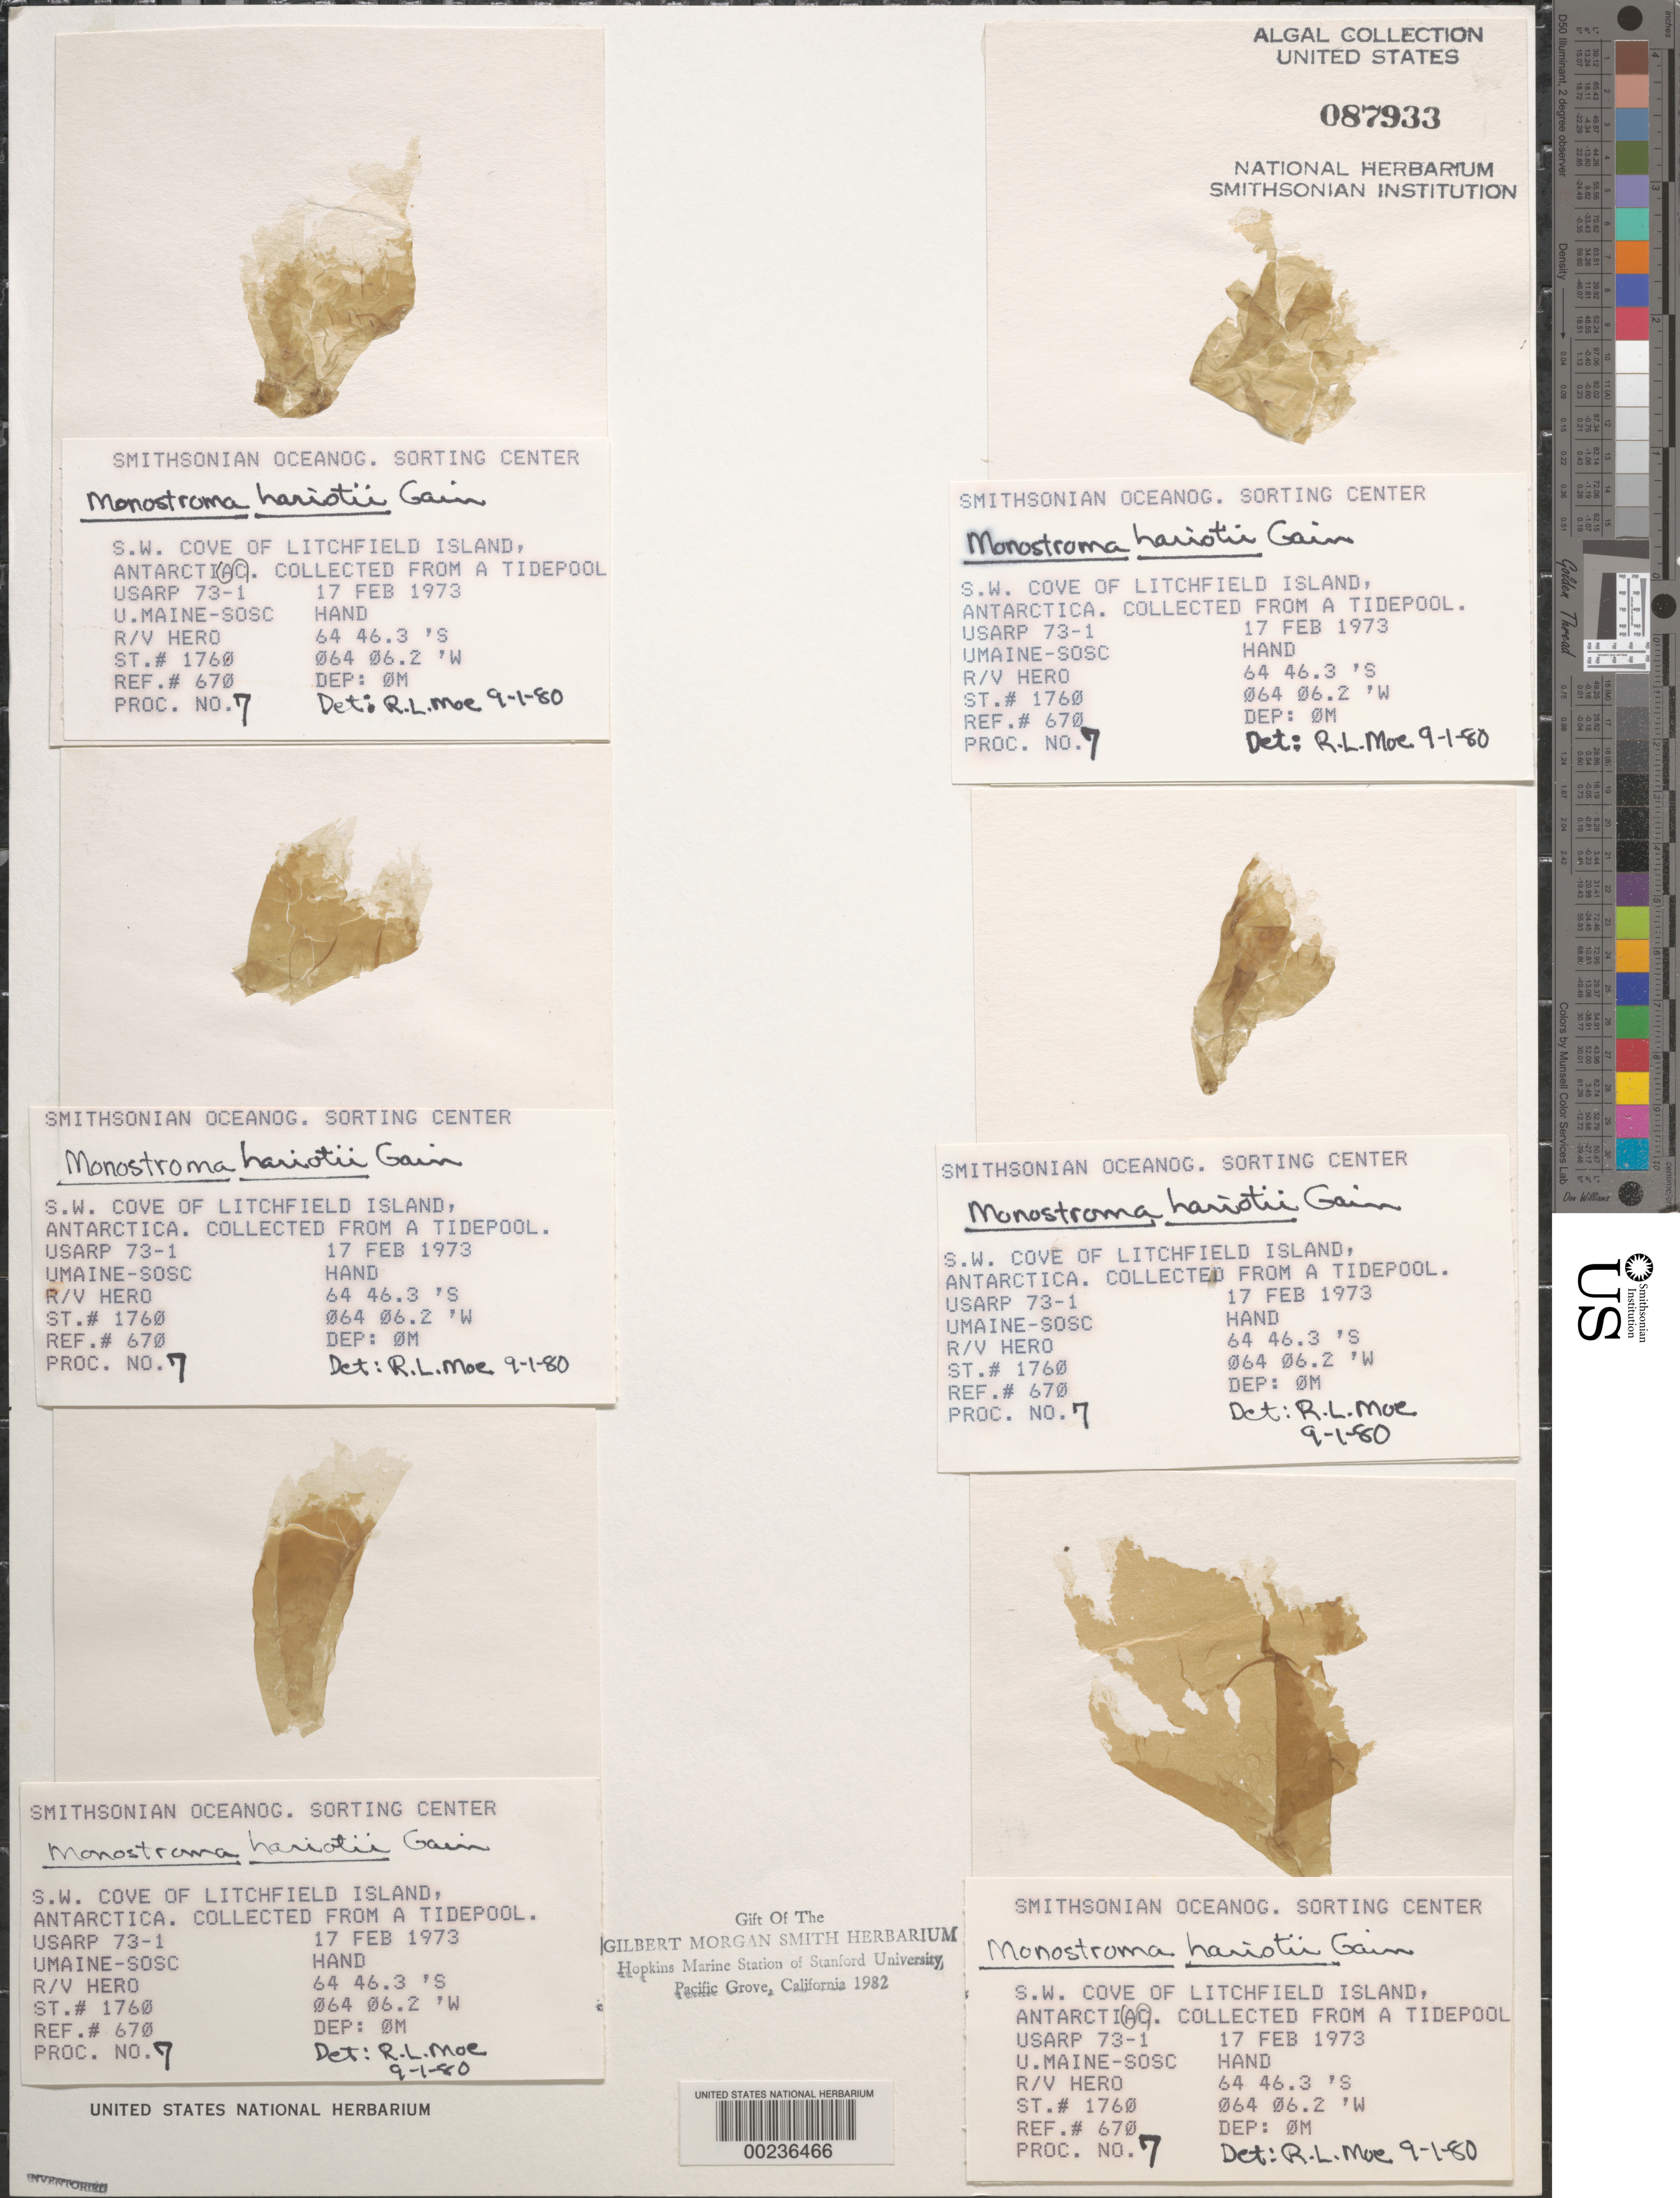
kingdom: Plantae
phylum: Chlorophyta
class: Ulvophyceae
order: Ulvales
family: Monostromataceae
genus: Monostroma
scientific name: Monostroma hariotii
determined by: Moe, R. L.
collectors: University of Maine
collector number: Station 1760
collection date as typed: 17 Feb 1973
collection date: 1973-02-17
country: Antarctica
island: Litchfield Island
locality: Antarctic Peninsula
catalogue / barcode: US 87933